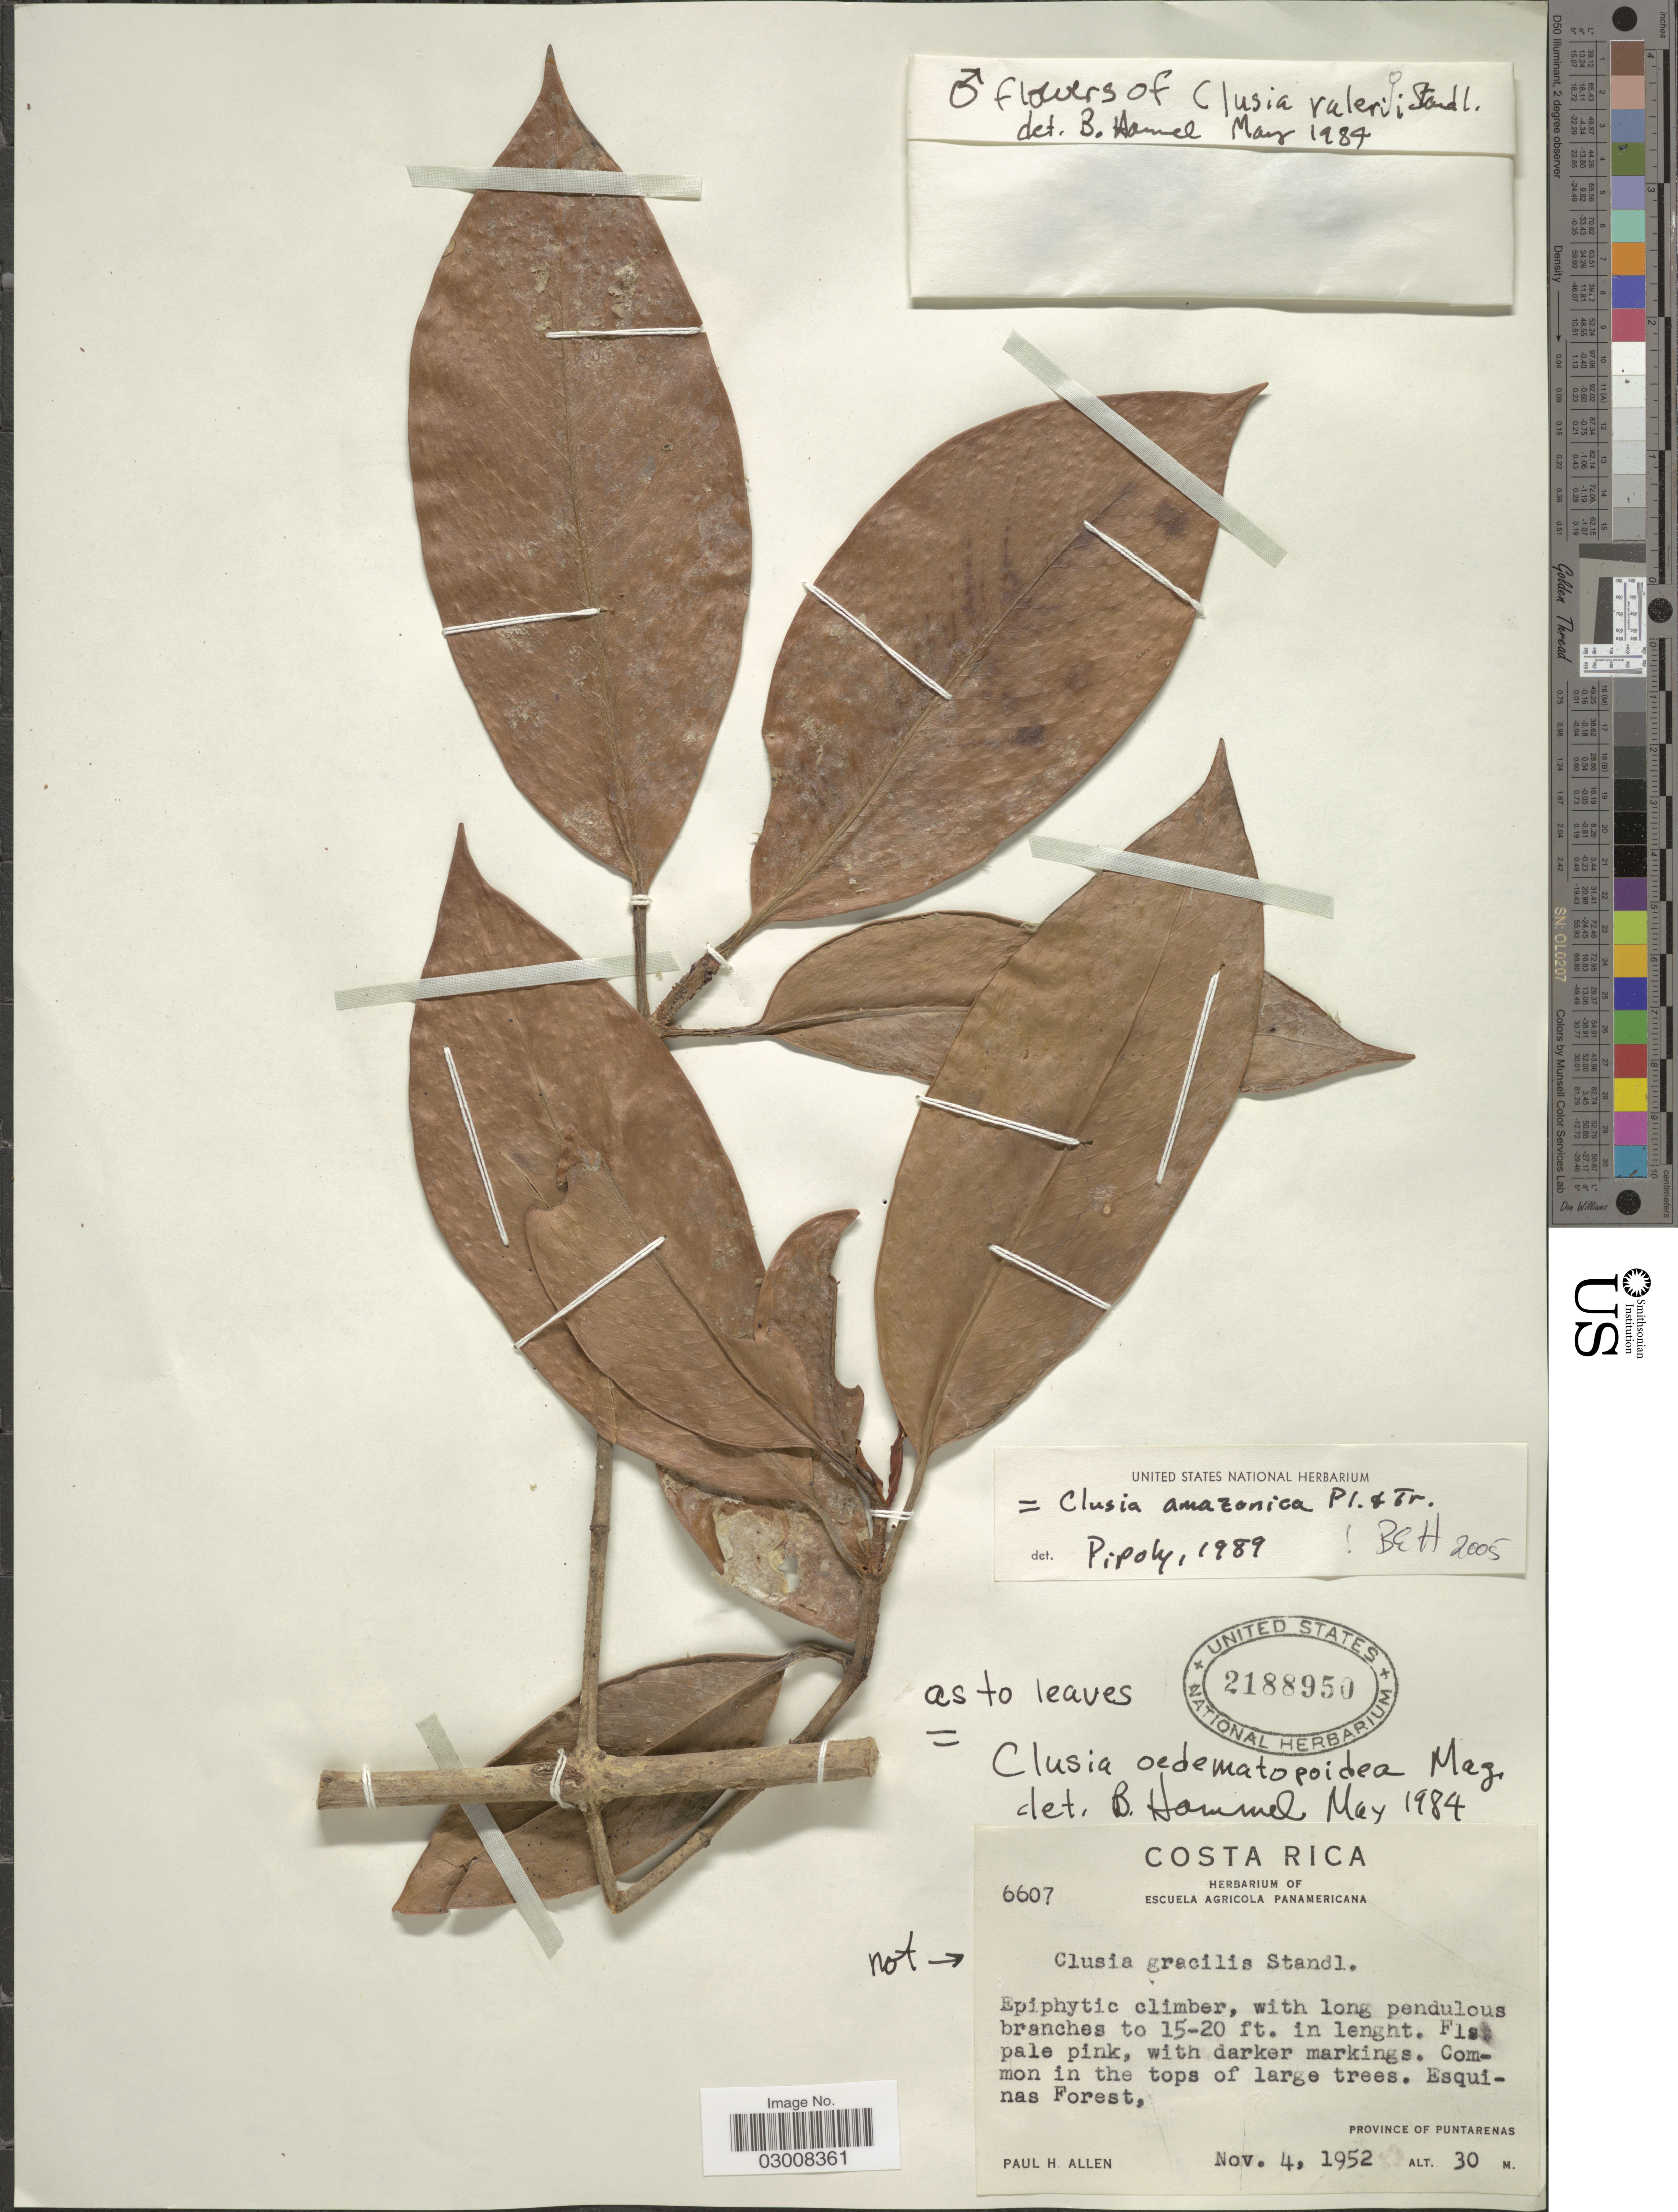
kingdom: Plantae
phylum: Tracheophyta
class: Magnoliopsida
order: Malpighiales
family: Clusiaceae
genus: Clusia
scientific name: Clusia amazonica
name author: Planch. & Triana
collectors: P. H. Allen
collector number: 6607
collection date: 1952-11-04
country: Costa Rica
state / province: Puntarenas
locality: Esquinas Forest.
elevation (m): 30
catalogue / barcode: US 2188950